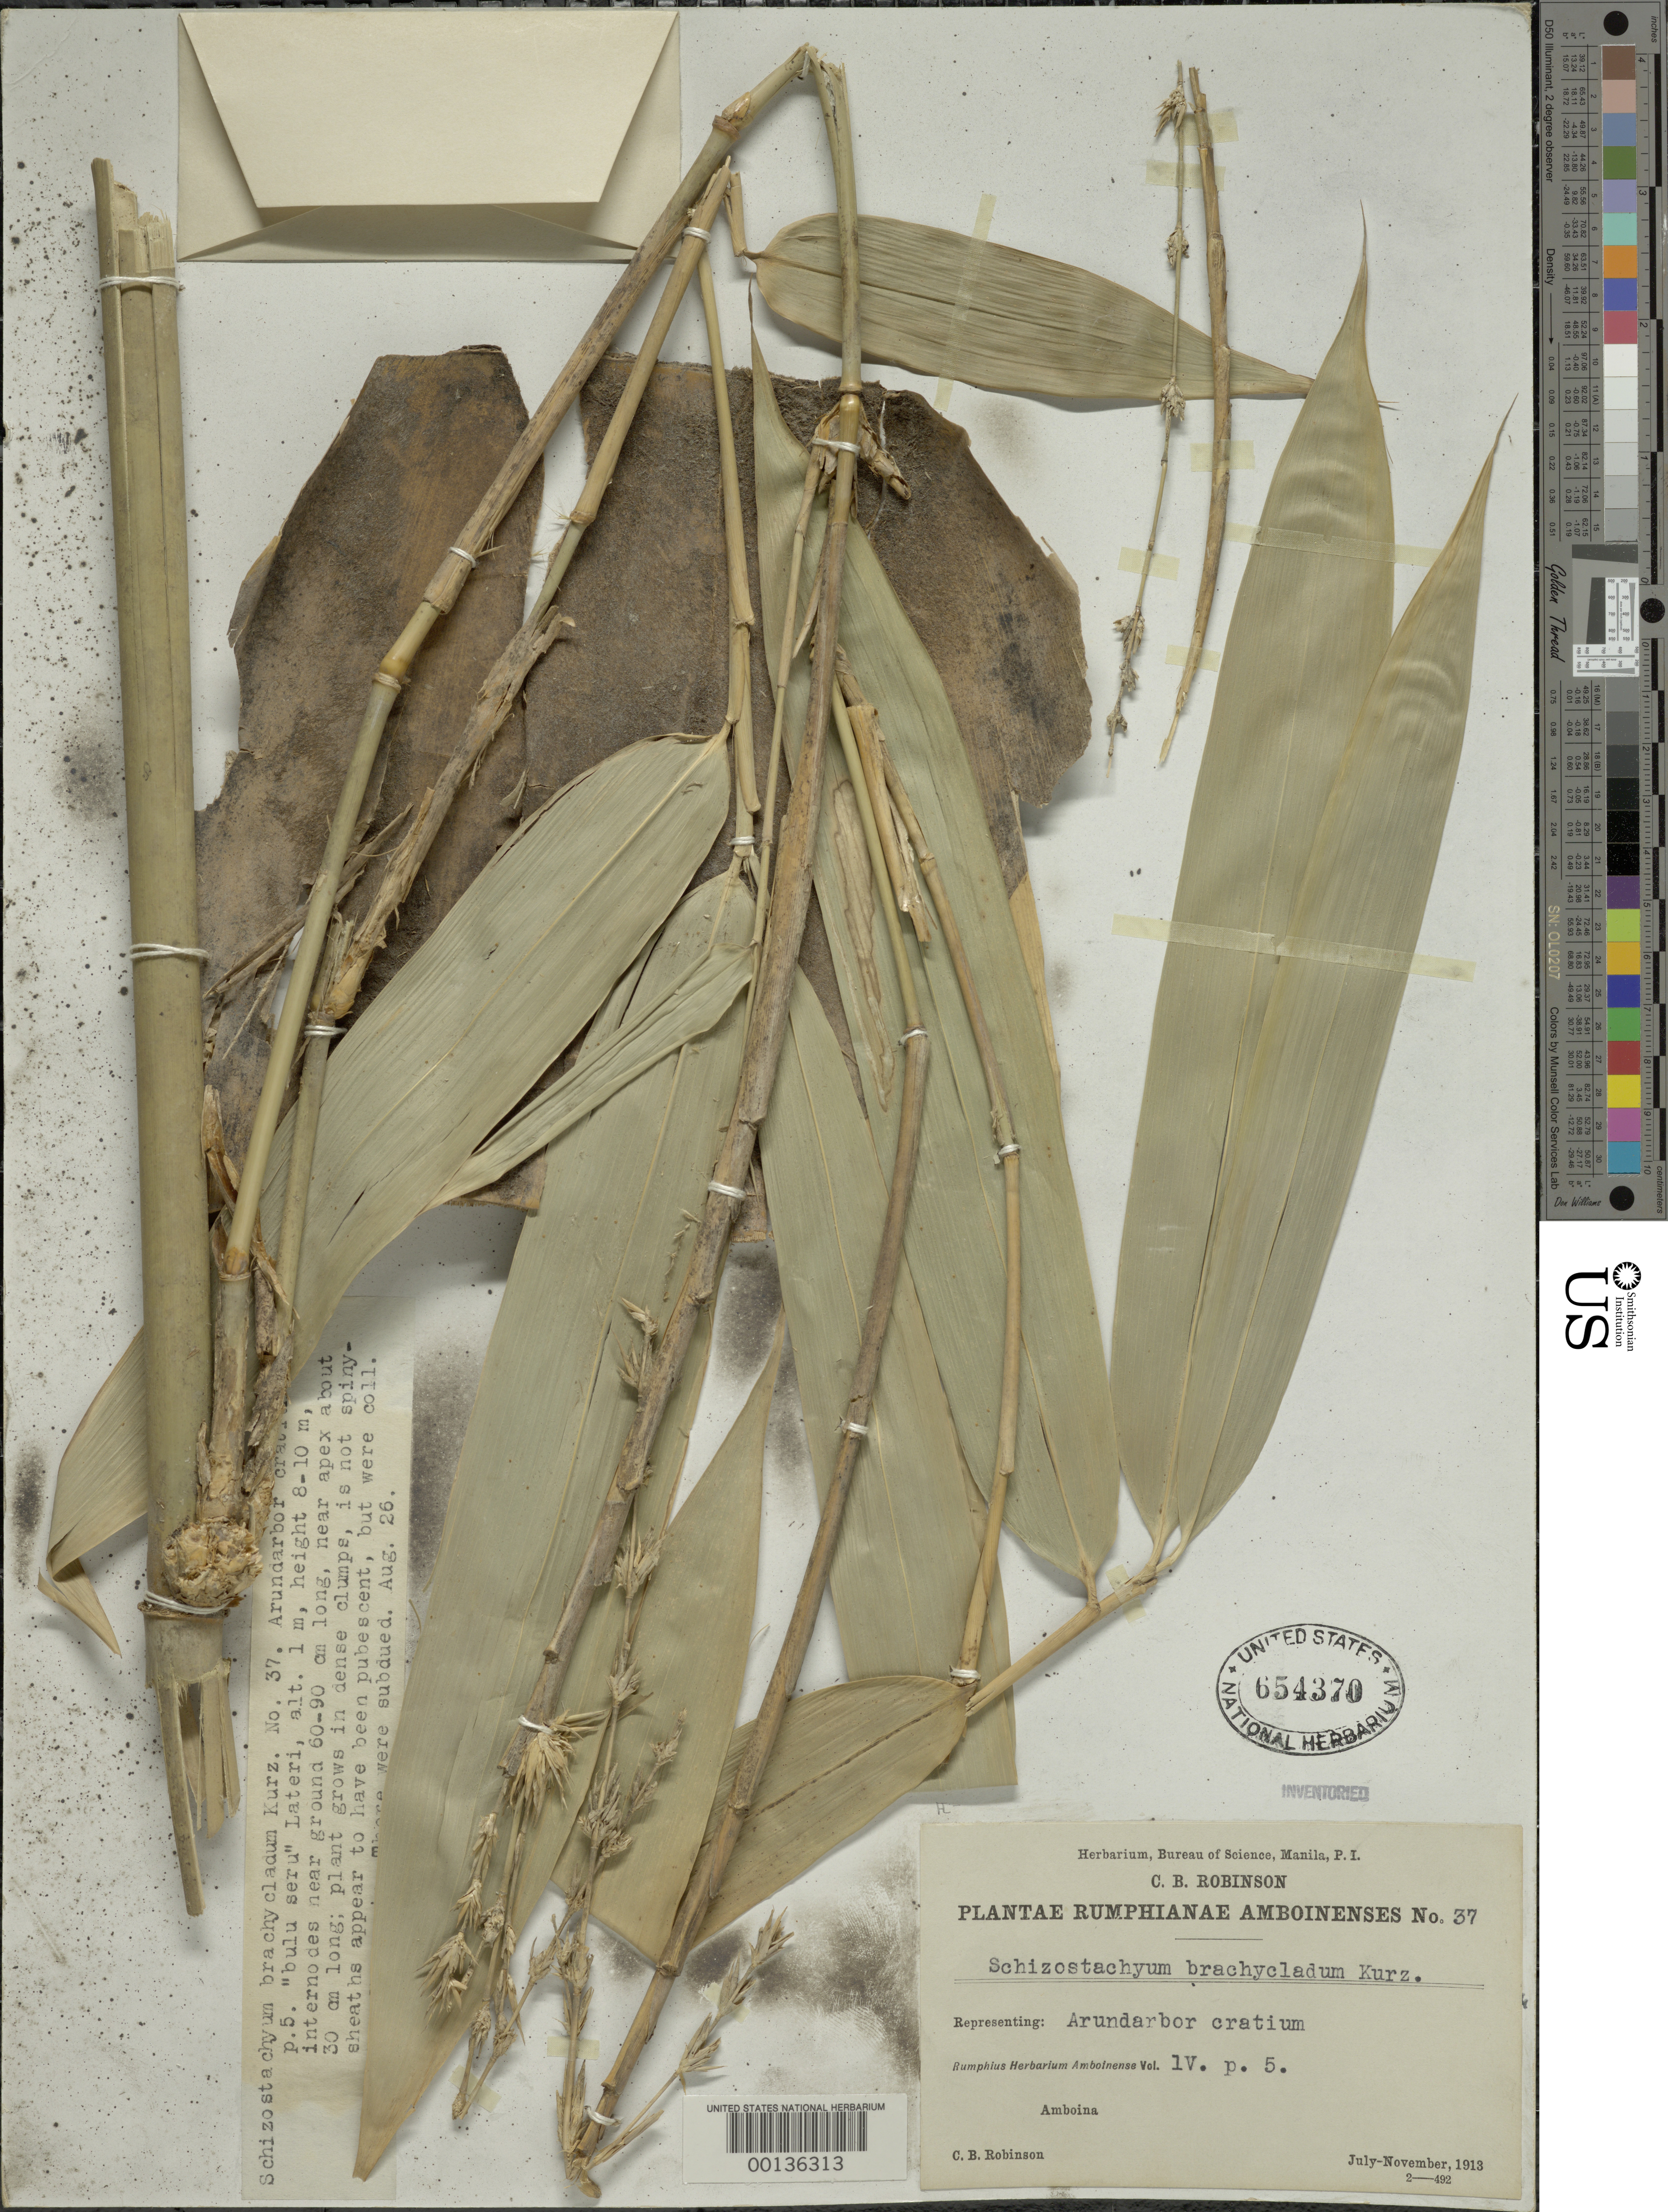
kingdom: Plantae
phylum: Tracheophyta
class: Liliopsida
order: Poales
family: Poaceae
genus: Schizostachyum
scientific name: Schizostachyum brachycladum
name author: (Kurz ex Munro) Kurz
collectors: C. Robinson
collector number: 37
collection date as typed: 26 Aug 1913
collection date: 1913-08-26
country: Indonesia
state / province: Maluku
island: Amboina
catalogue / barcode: US 654370